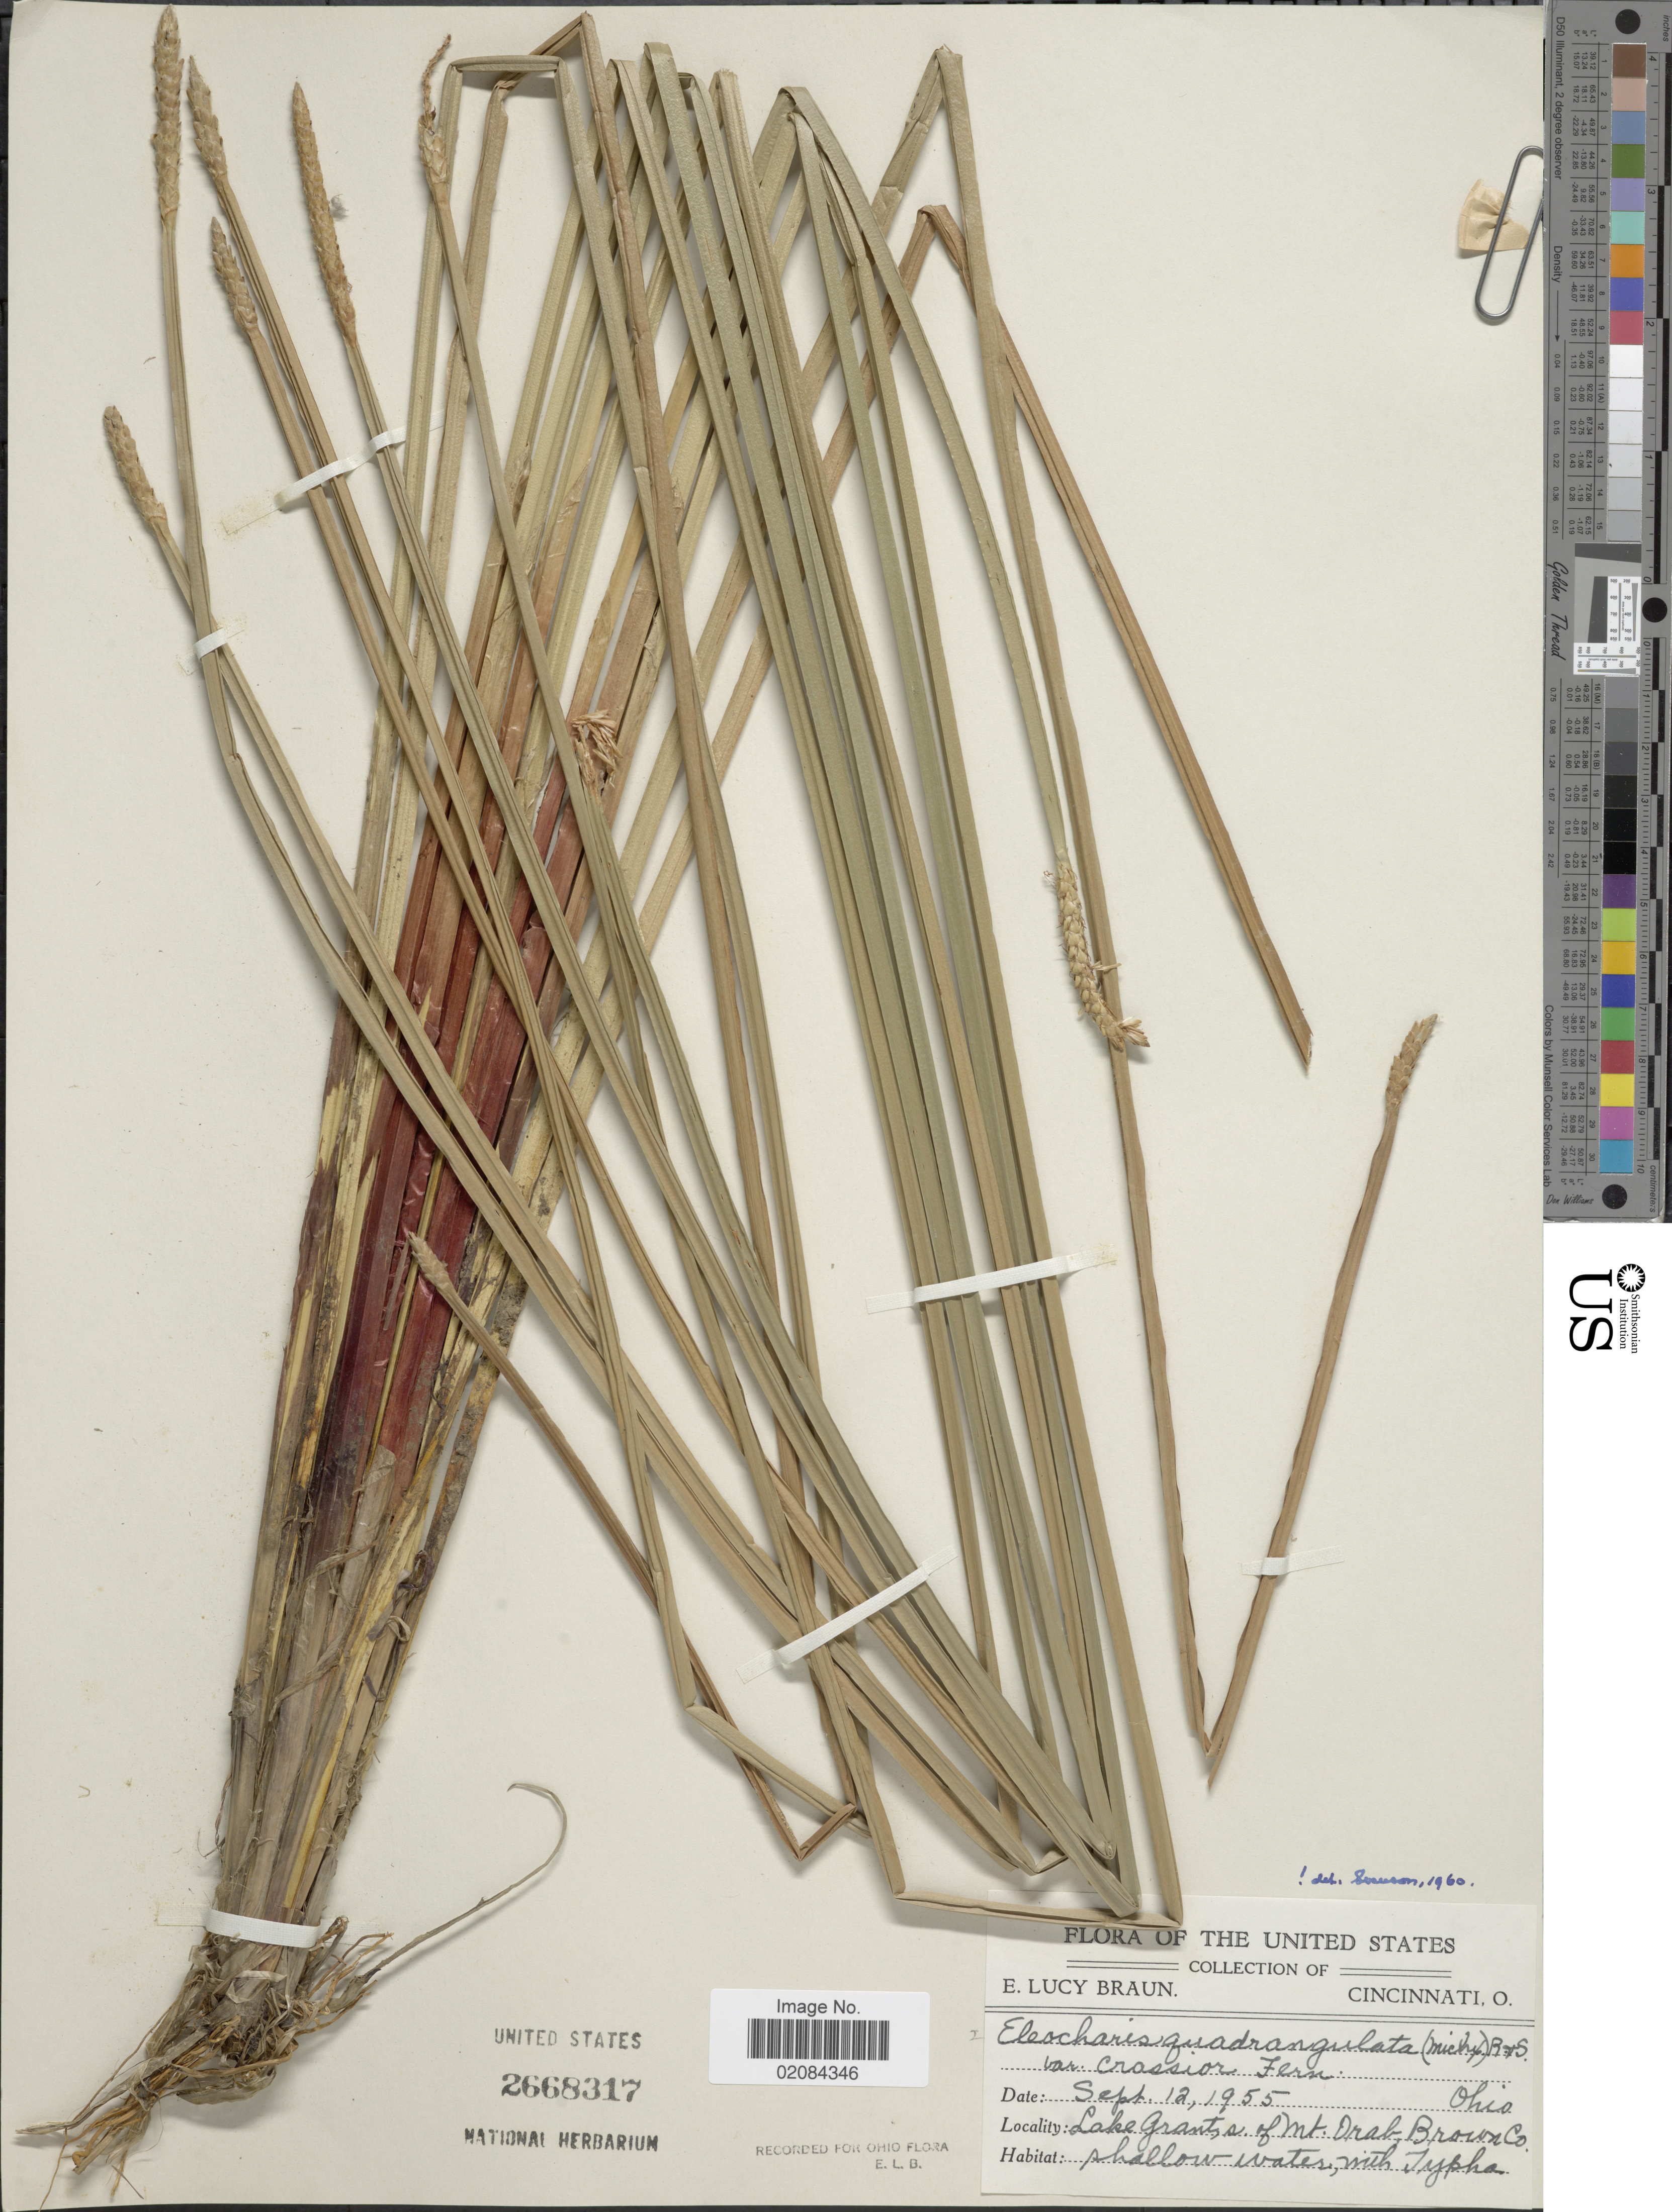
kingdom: Plantae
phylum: Tracheophyta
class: Liliopsida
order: Poales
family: Cyperaceae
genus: Eleocharis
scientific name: Eleocharis quadrangulata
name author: (Michx.) Roem. & Schult.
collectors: E. L. Braun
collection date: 1955-09-12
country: United States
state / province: Ohio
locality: Lake Grant, s of Mt. Orab Brown Co. Ohio. shallow water.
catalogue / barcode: US 2668317